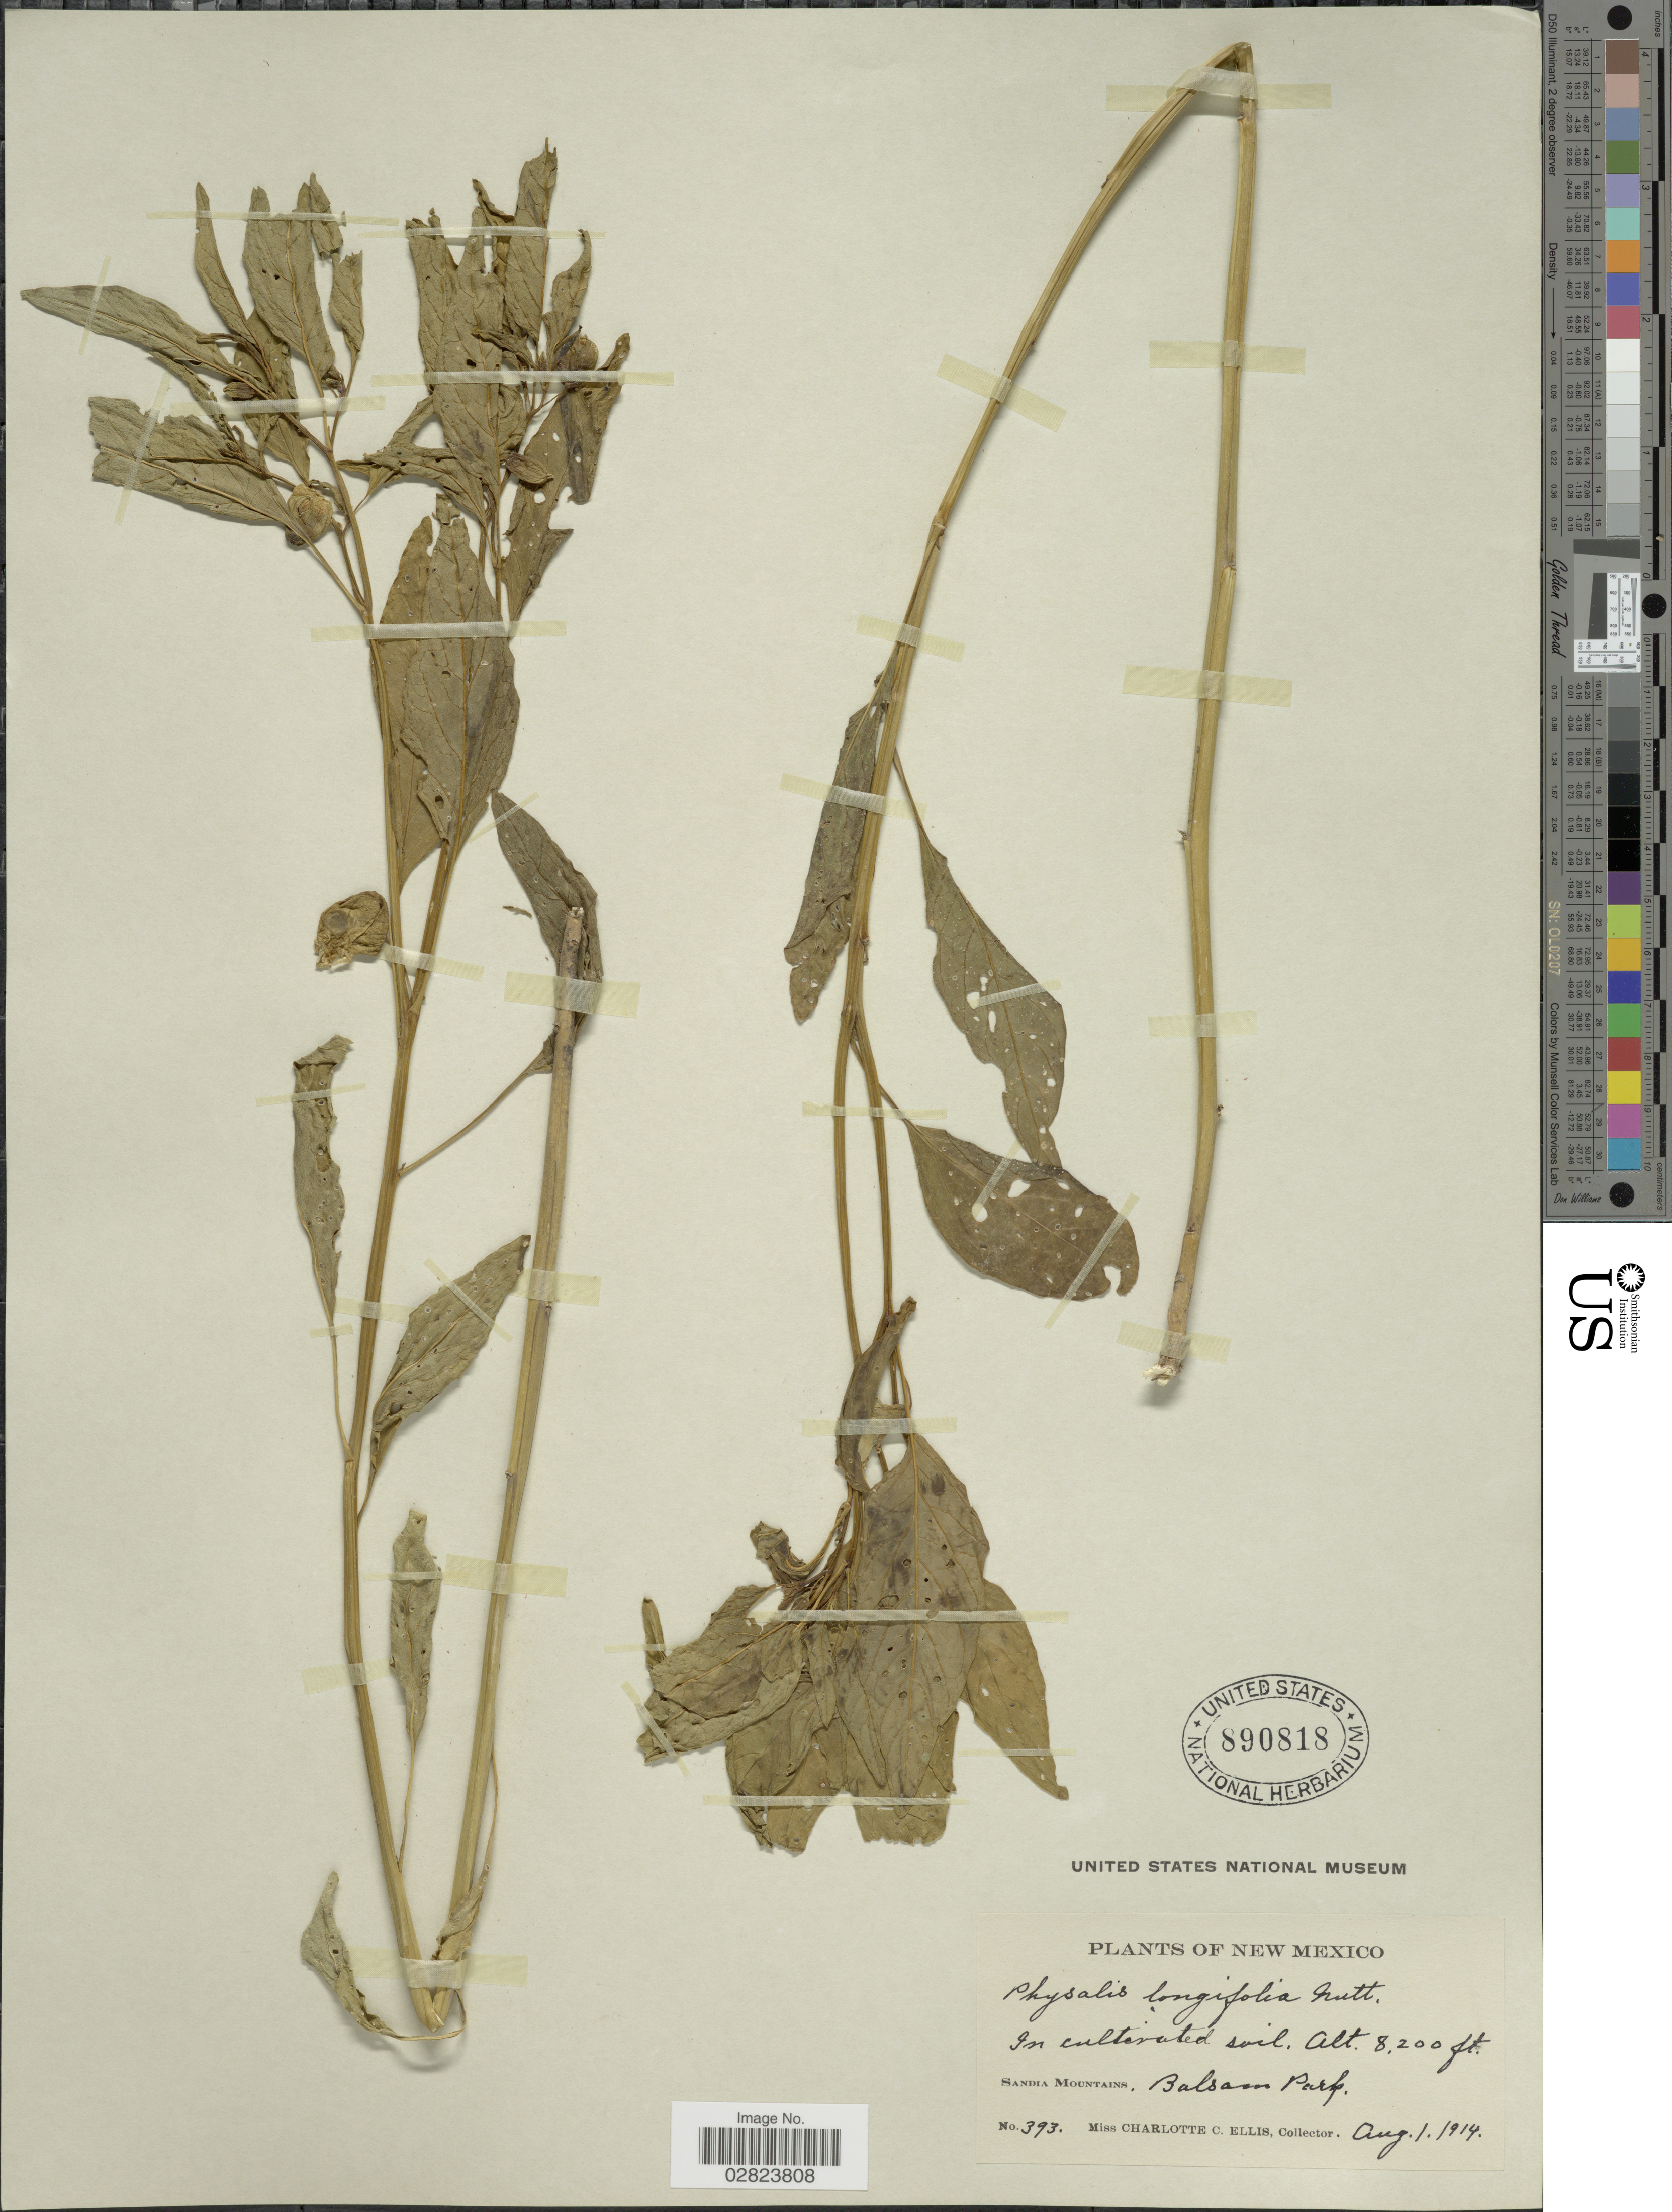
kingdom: Plantae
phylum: Tracheophyta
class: Magnoliopsida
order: Solanales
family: Solanaceae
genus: Physalis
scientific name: Physalis longifolia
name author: Nutt.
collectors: C. C. Ellis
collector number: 393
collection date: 1914-08-01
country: United States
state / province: New Mexico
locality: Sandia Mountains. Balsam Park.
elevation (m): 2499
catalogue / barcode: US 890818